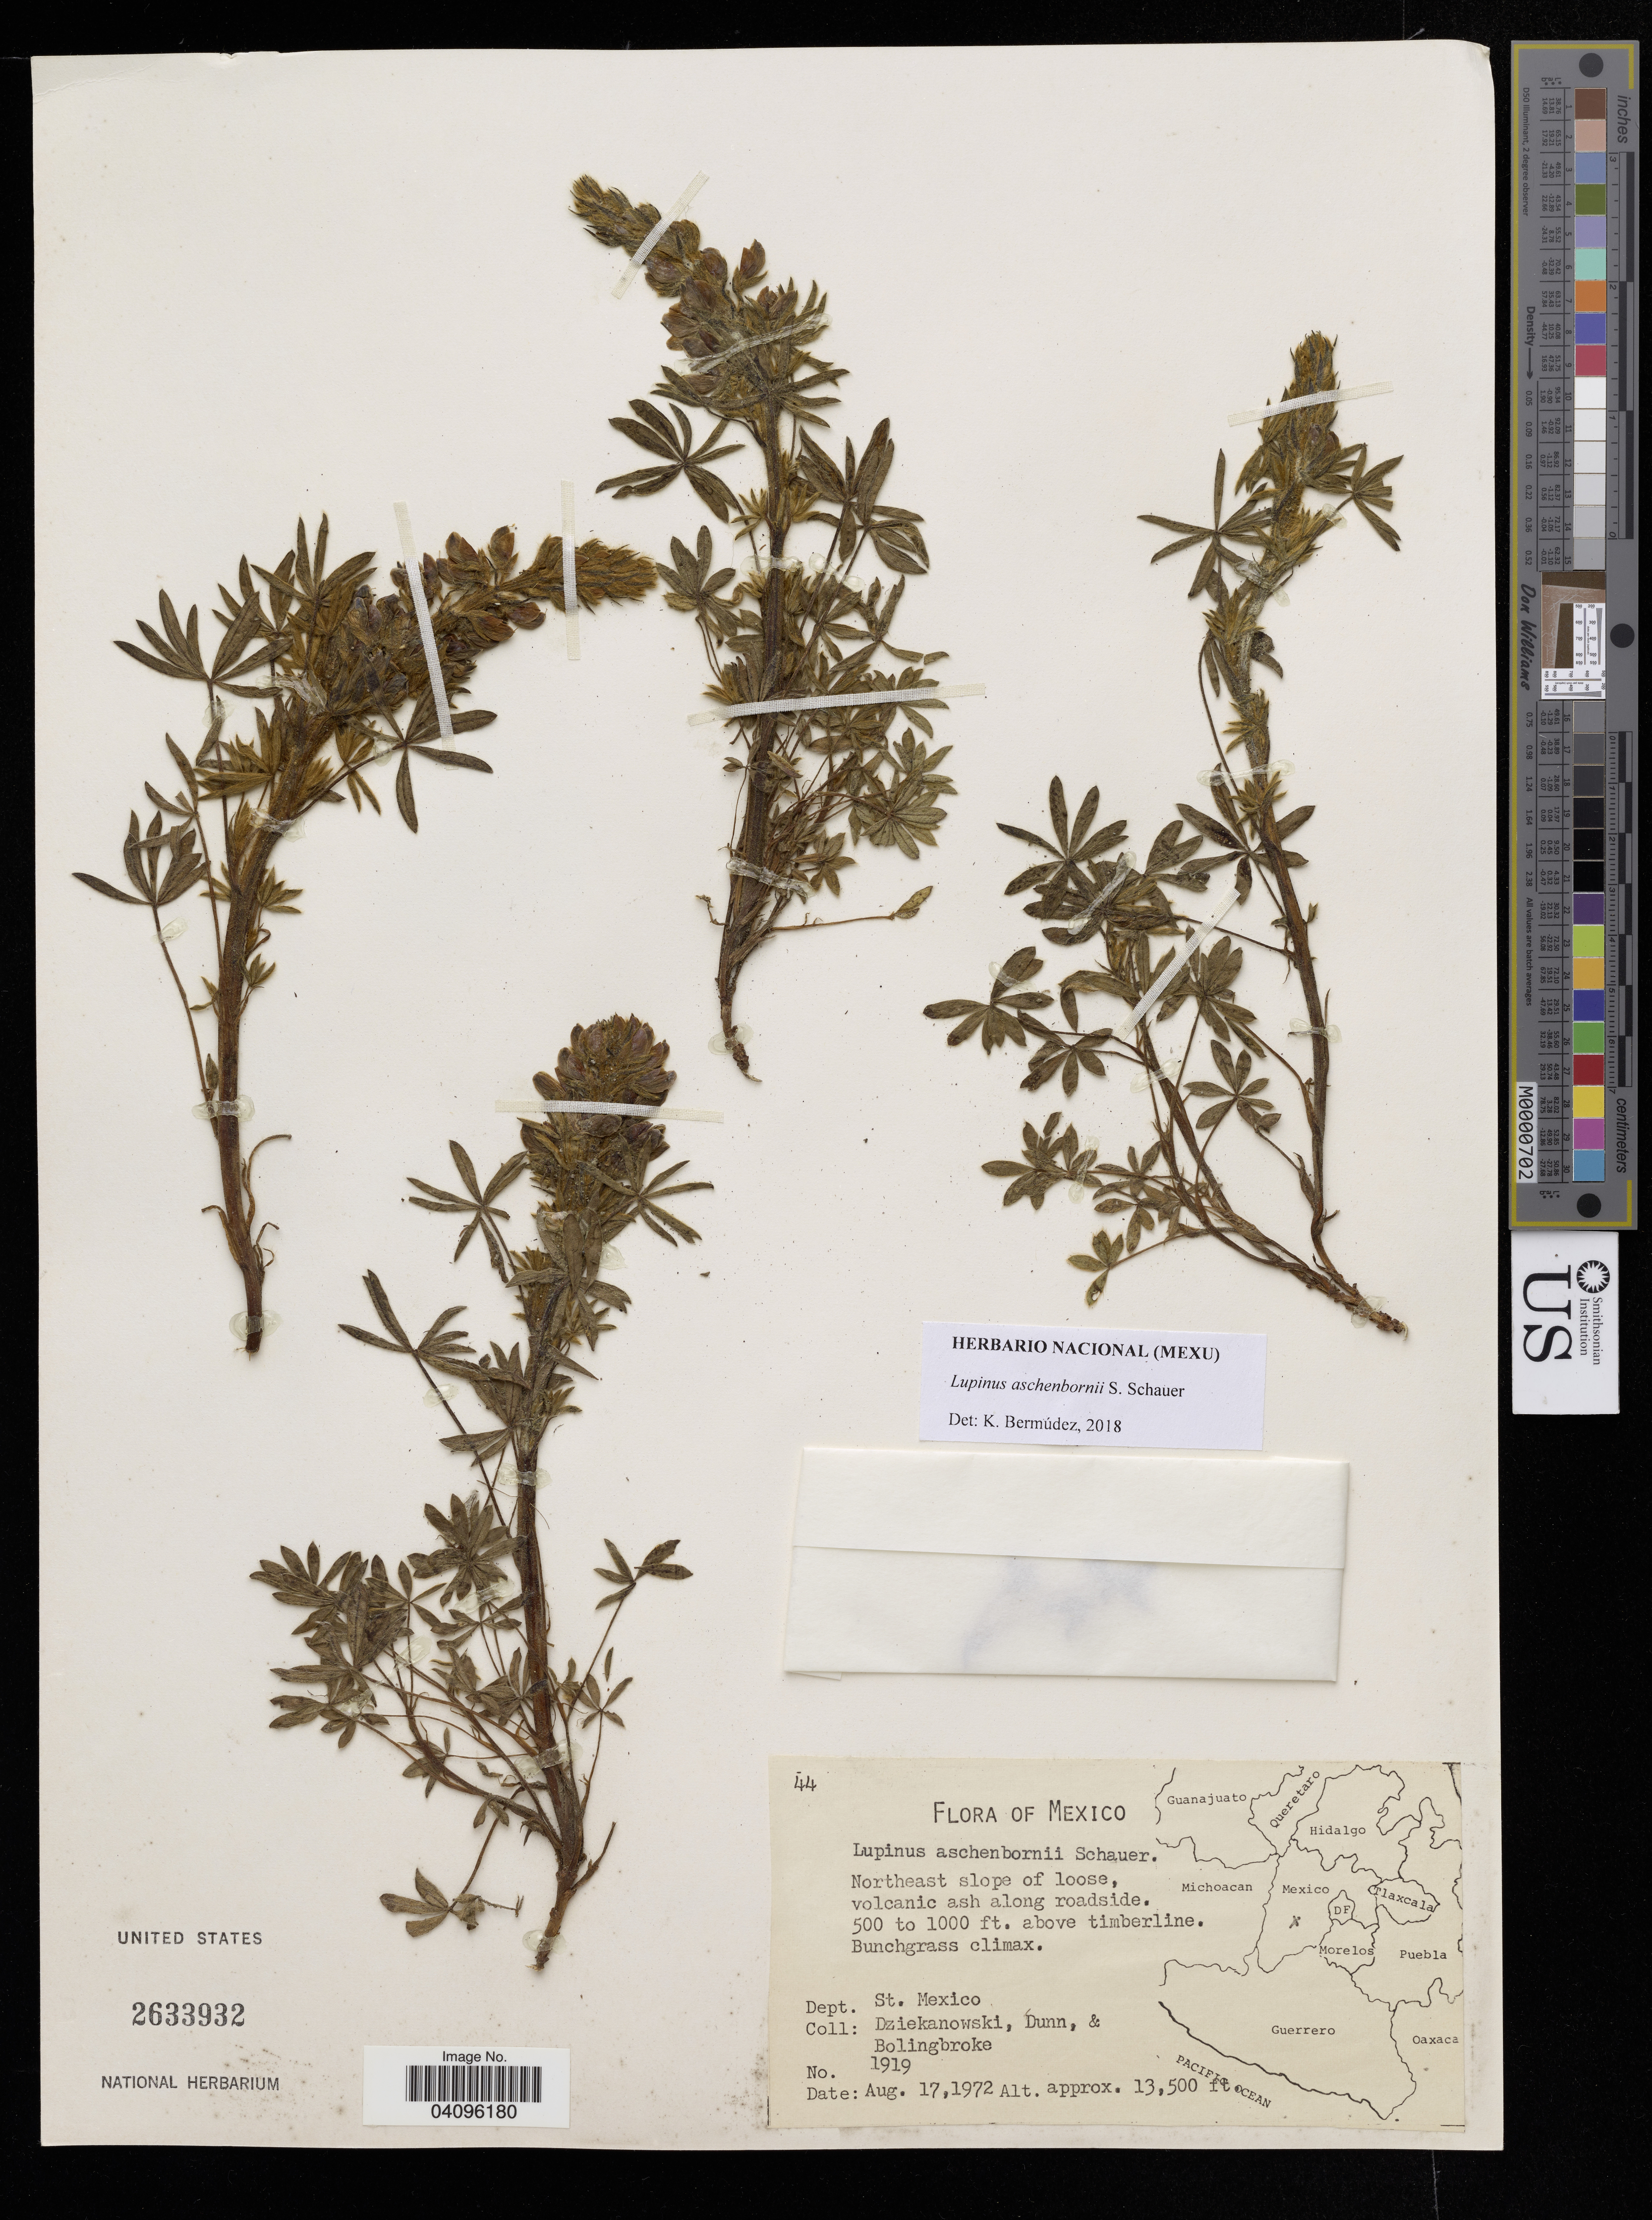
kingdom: Plantae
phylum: Tracheophyta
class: Magnoliopsida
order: Fabales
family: Fabaceae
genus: Lupinus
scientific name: Lupinus aschenbornii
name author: S. Schauer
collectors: Dziekanowski, -- Dunn & -. Bolingbroke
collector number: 1919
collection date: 1972-08-17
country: Mexico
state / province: México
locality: Northeast slope of loose, volcanic ash along roadside. above timberline.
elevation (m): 152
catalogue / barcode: US 2633932